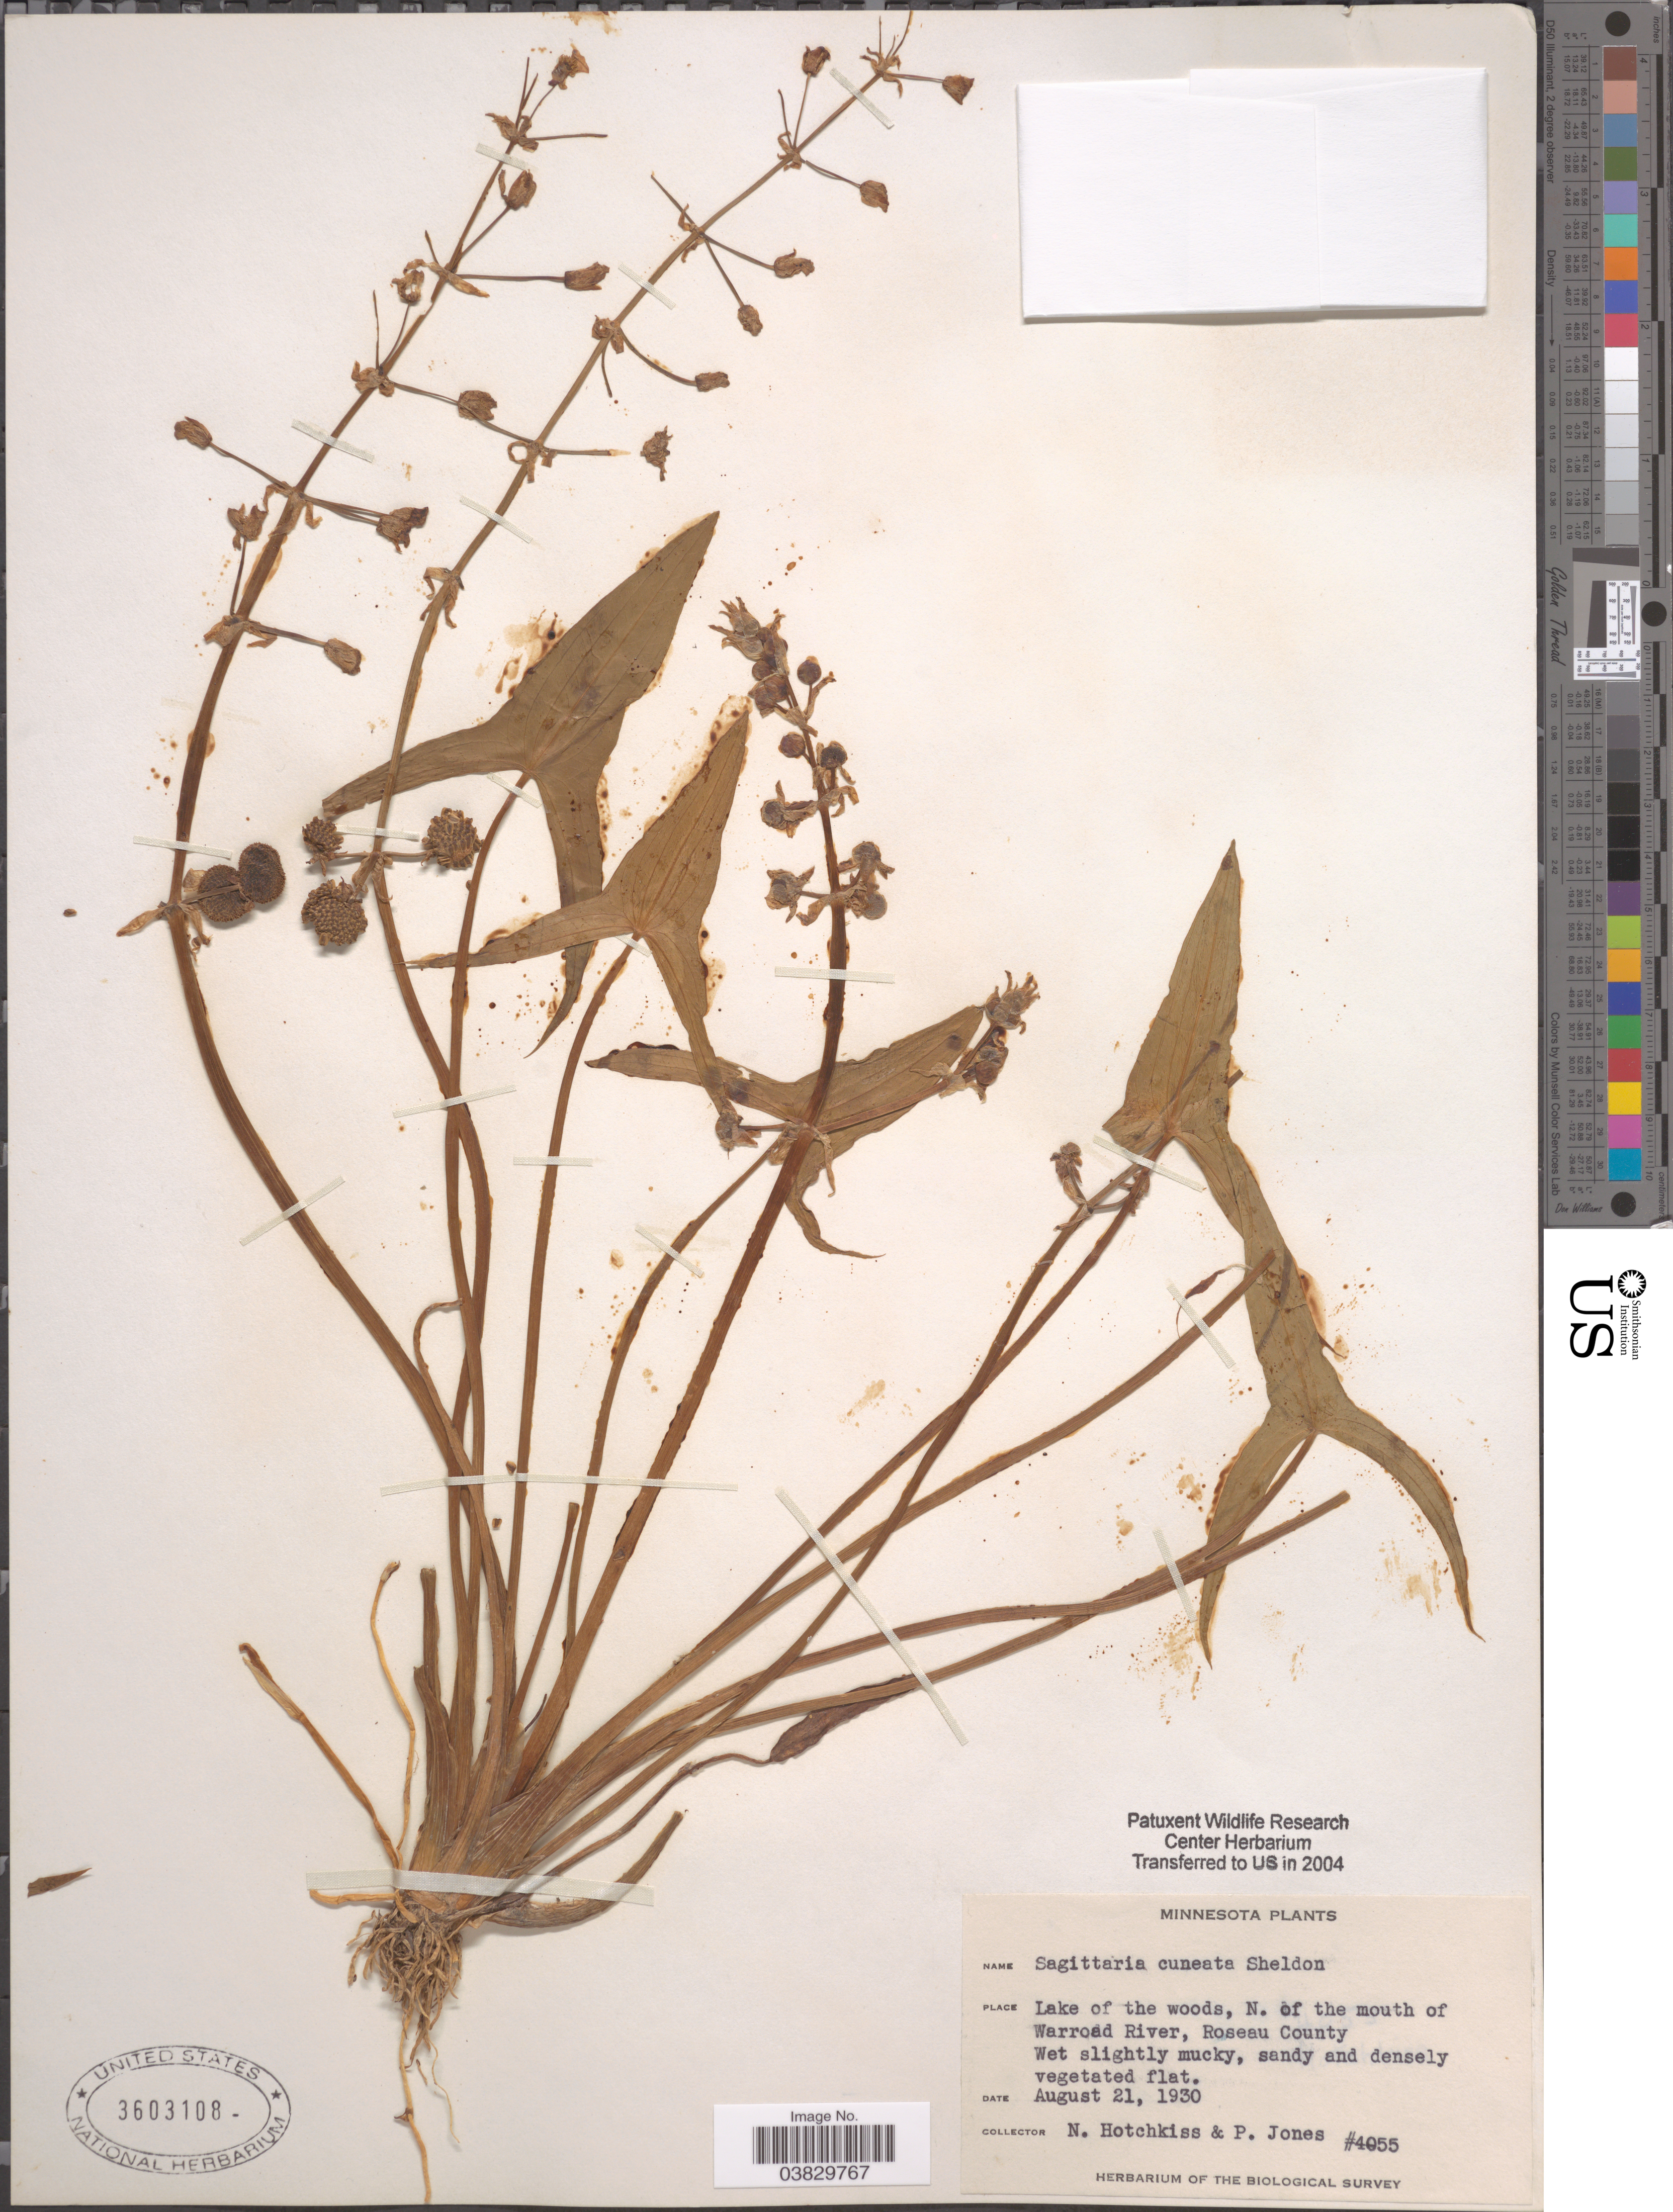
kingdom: Plantae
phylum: Tracheophyta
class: Liliopsida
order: Alismatales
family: Alismataceae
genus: Sagittaria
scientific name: Sagittaria cuneata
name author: E. Sheld.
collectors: N. Hotchkiss & P. Jones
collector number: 4055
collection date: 1930-08-21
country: United States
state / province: Minnesota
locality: Lake of the woods, N. of the mouth of Warroad River, Roseau County.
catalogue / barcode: US 3603108